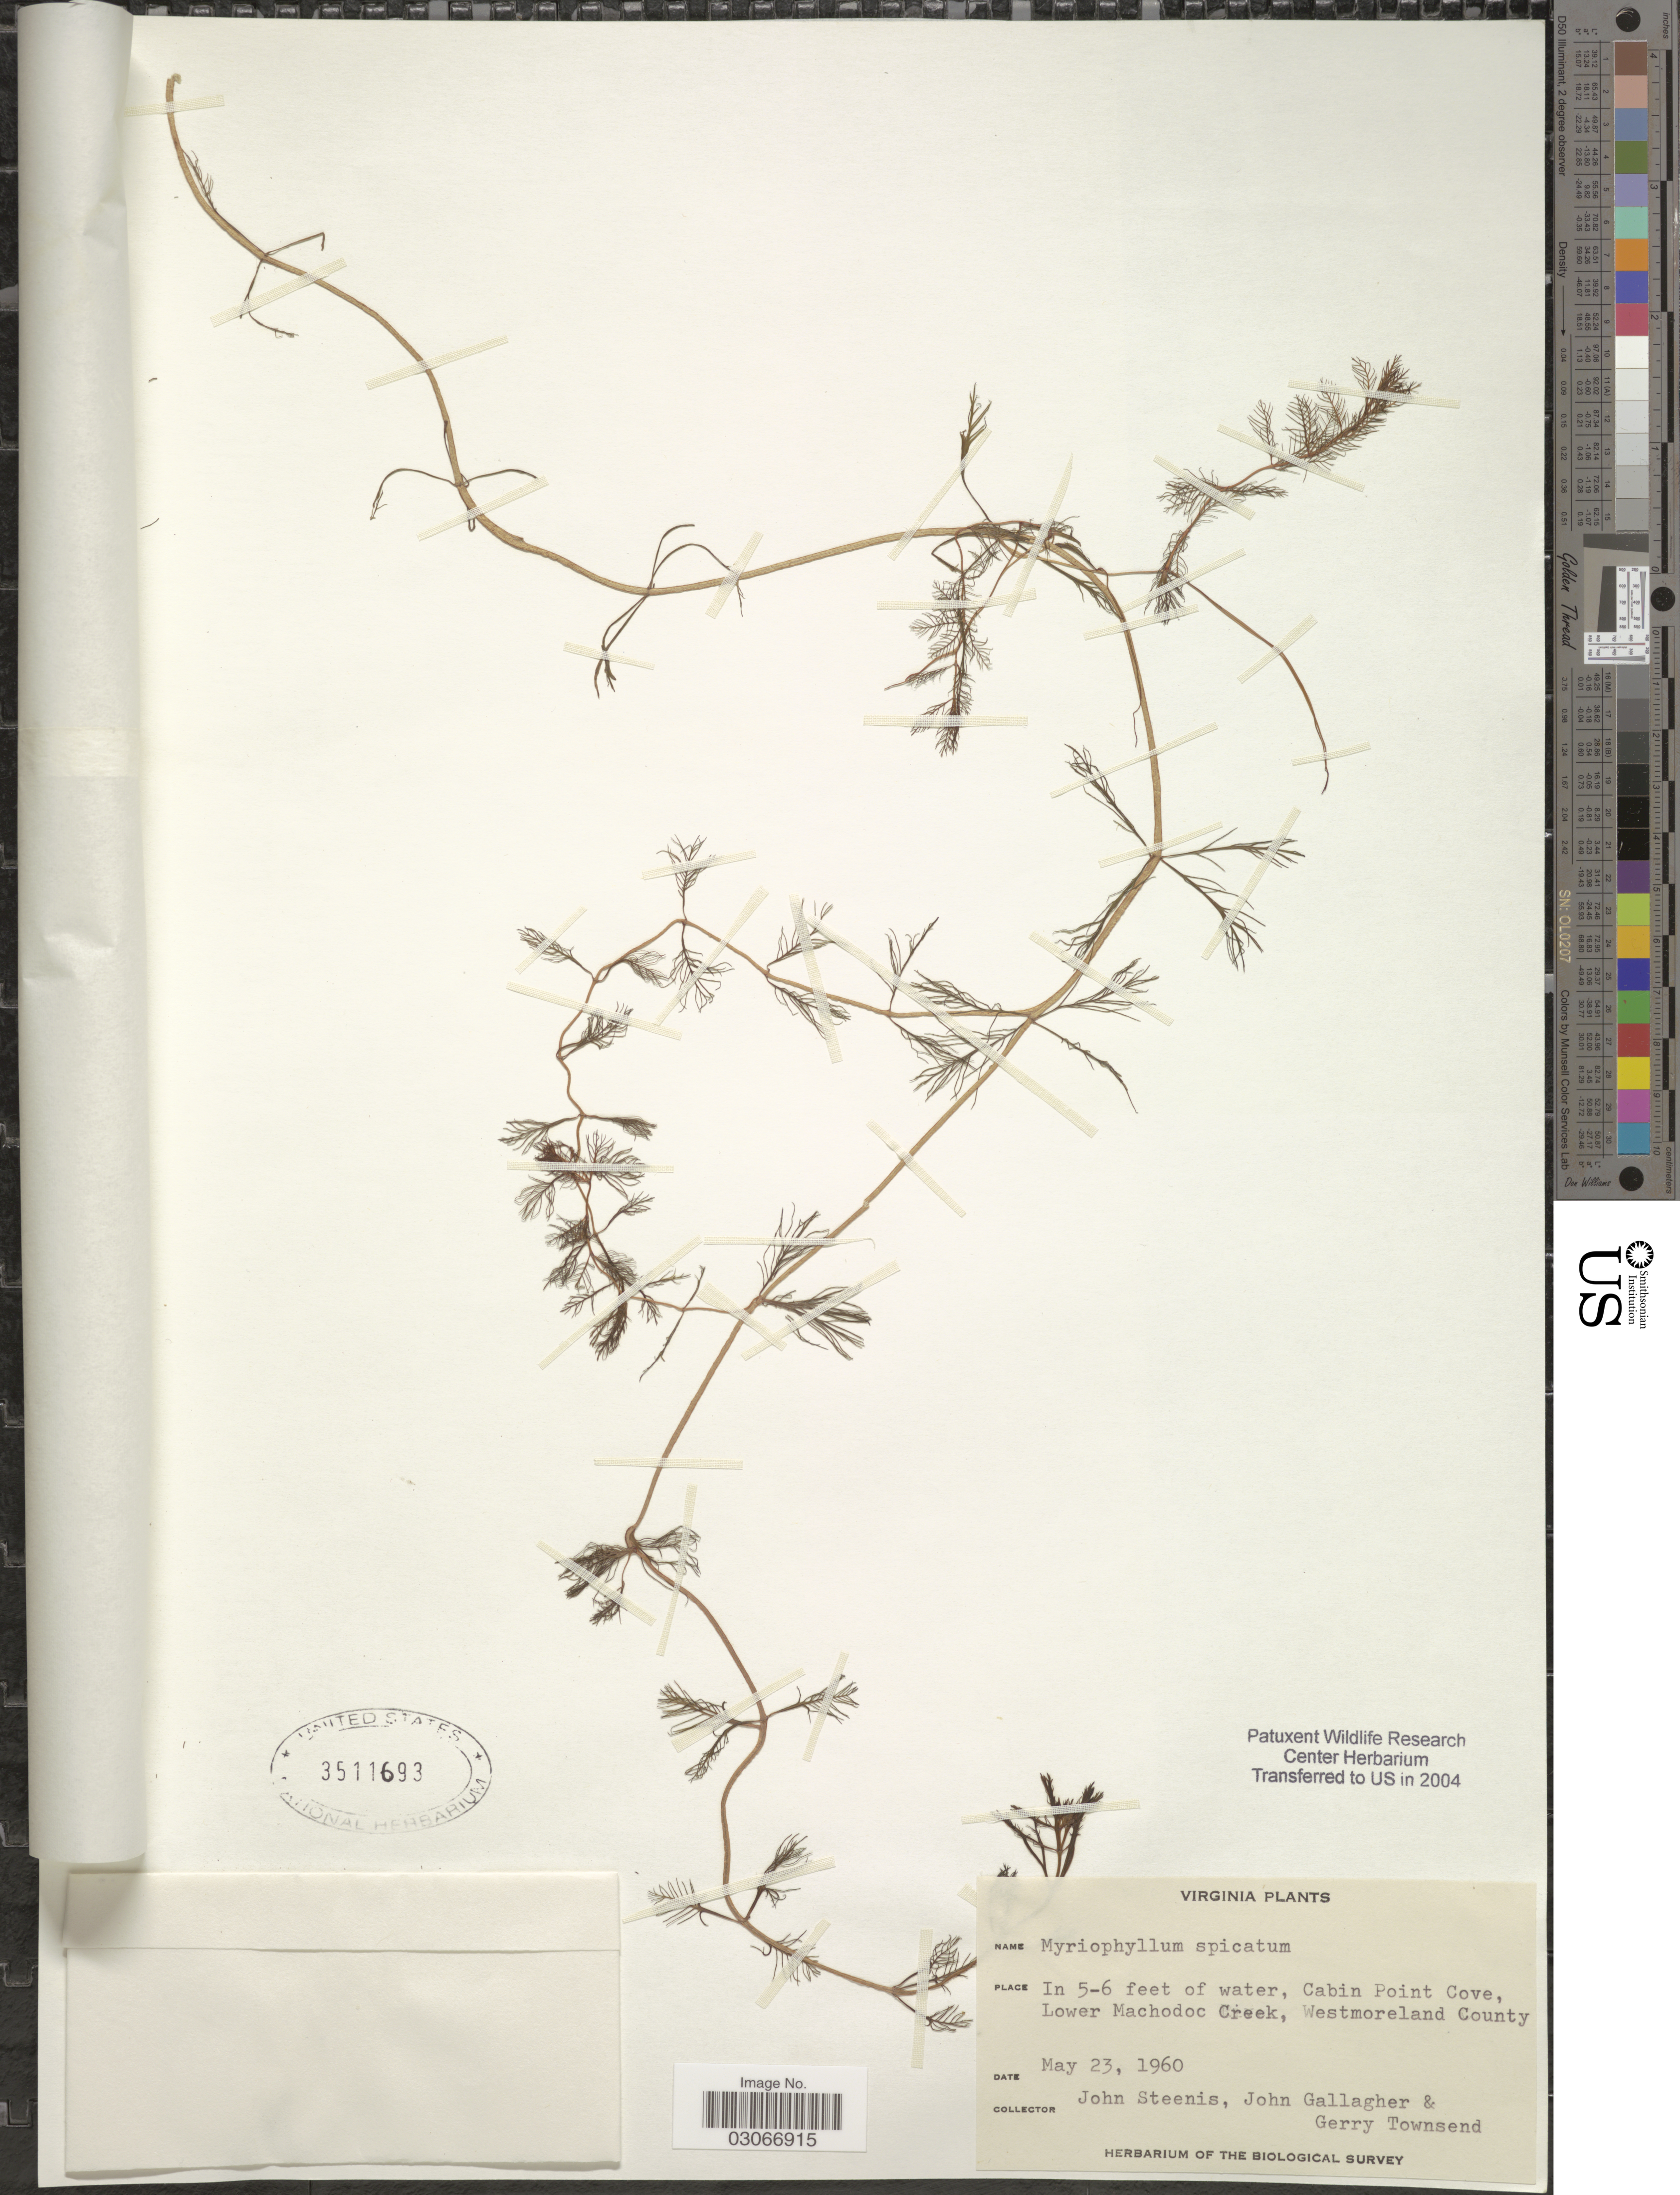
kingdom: Plantae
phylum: Tracheophyta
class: Magnoliopsida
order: Saxifragales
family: Haloragaceae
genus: Myriophyllum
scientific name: Myriophyllum aquaticum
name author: (Vell.) Verdc.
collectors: J. Steenis & J. Gallagher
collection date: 1960-05-23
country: United States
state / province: Virginia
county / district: Westmoreland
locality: Cabin Point Cove, Lower Machodoc Creek, Westmoreland County.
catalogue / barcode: US 3511693